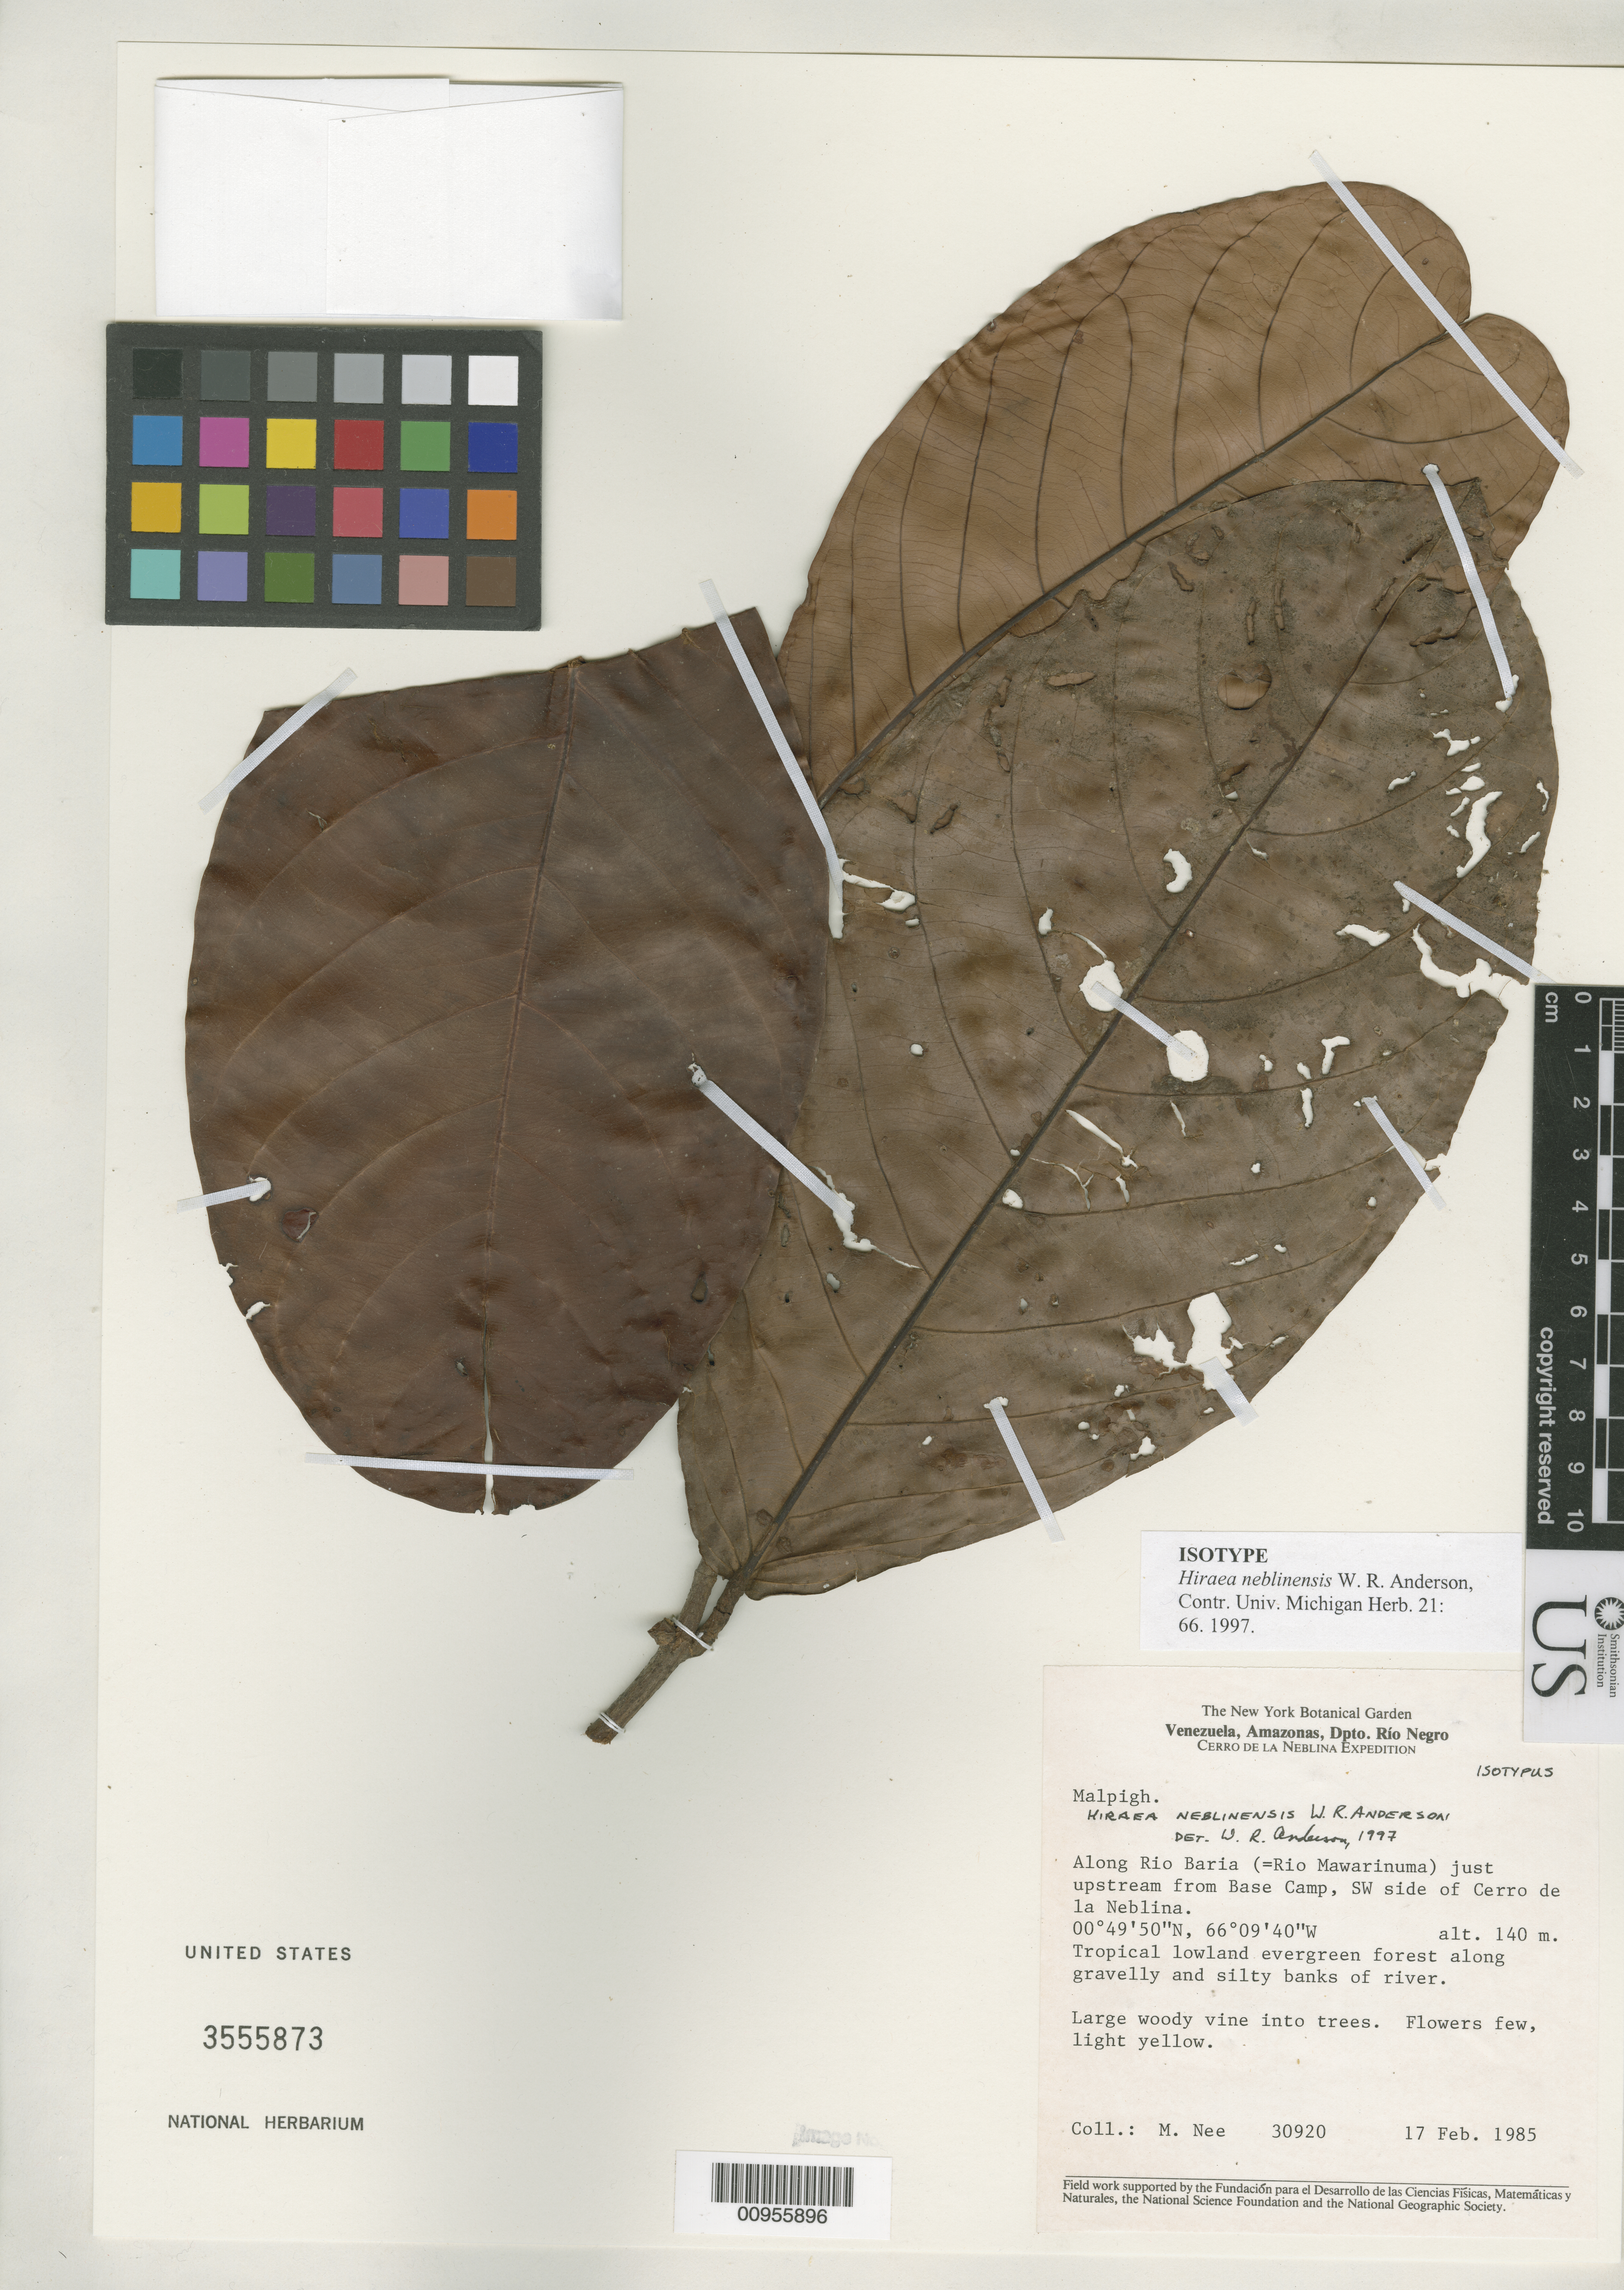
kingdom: Plantae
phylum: Tracheophyta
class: Magnoliopsida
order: Malpighiales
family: Malpighiaceae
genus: Hiraea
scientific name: Hiraea neblinensis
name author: W.R. Anderson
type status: Isotype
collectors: M. Nee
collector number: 30920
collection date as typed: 17 Feb 1985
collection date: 1985-02-17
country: Venezuela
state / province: Amazonas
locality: Amazonas, Dpto. Rio Negro. Along Rio Baria (=Rio Mawarinuma) just upstream from Base Camp, SW side of Cerro de la Neblina.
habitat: Tropical lowland evergreen forest along gravelly and silty banks of river.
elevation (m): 140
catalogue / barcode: US 3555873